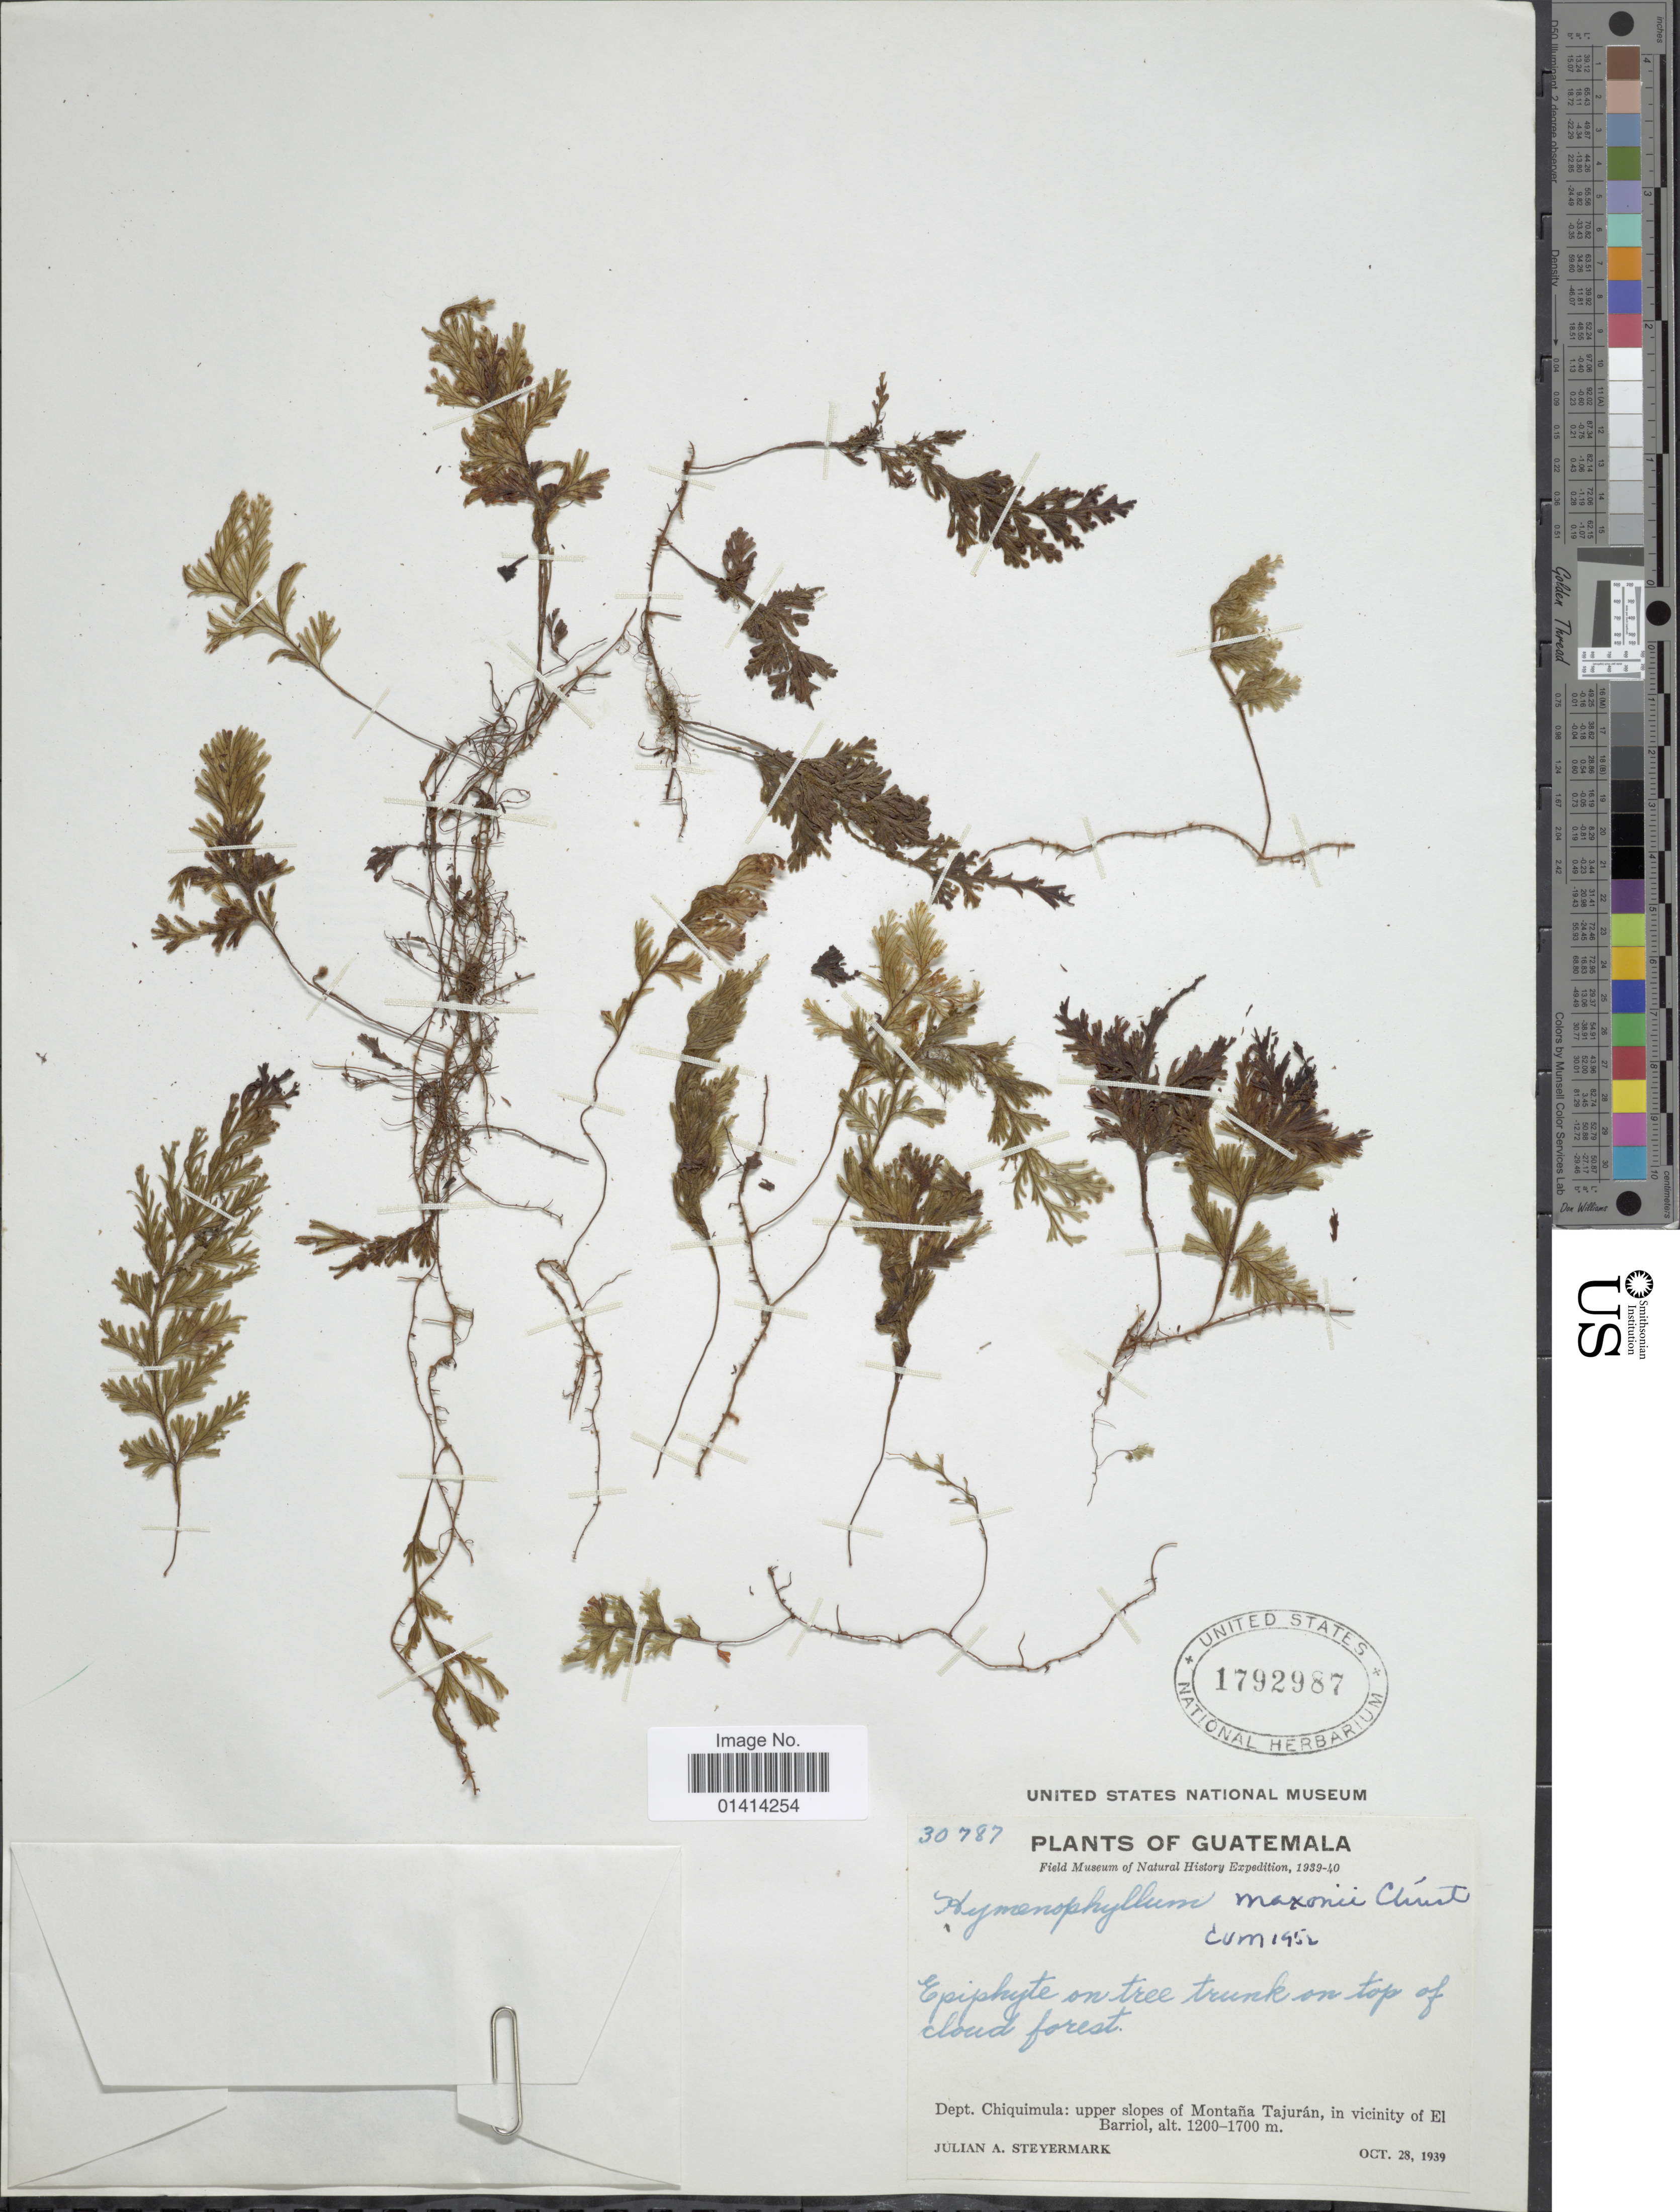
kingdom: Plantae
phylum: Tracheophyta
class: Polypodiopsida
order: Hymenophyllales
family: Hymenophyllaceae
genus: Hymenophyllum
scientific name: Hymenophyllum maxonii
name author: Christ ex C.V. Morton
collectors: J. Steyermark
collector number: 30787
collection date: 1939-10-28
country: Guatemala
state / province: Chiquimula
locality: Dept Chiquimula: upper slopes of Montaña Tajurán, in vicinity of El Barriol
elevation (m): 1200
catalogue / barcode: US 1792987